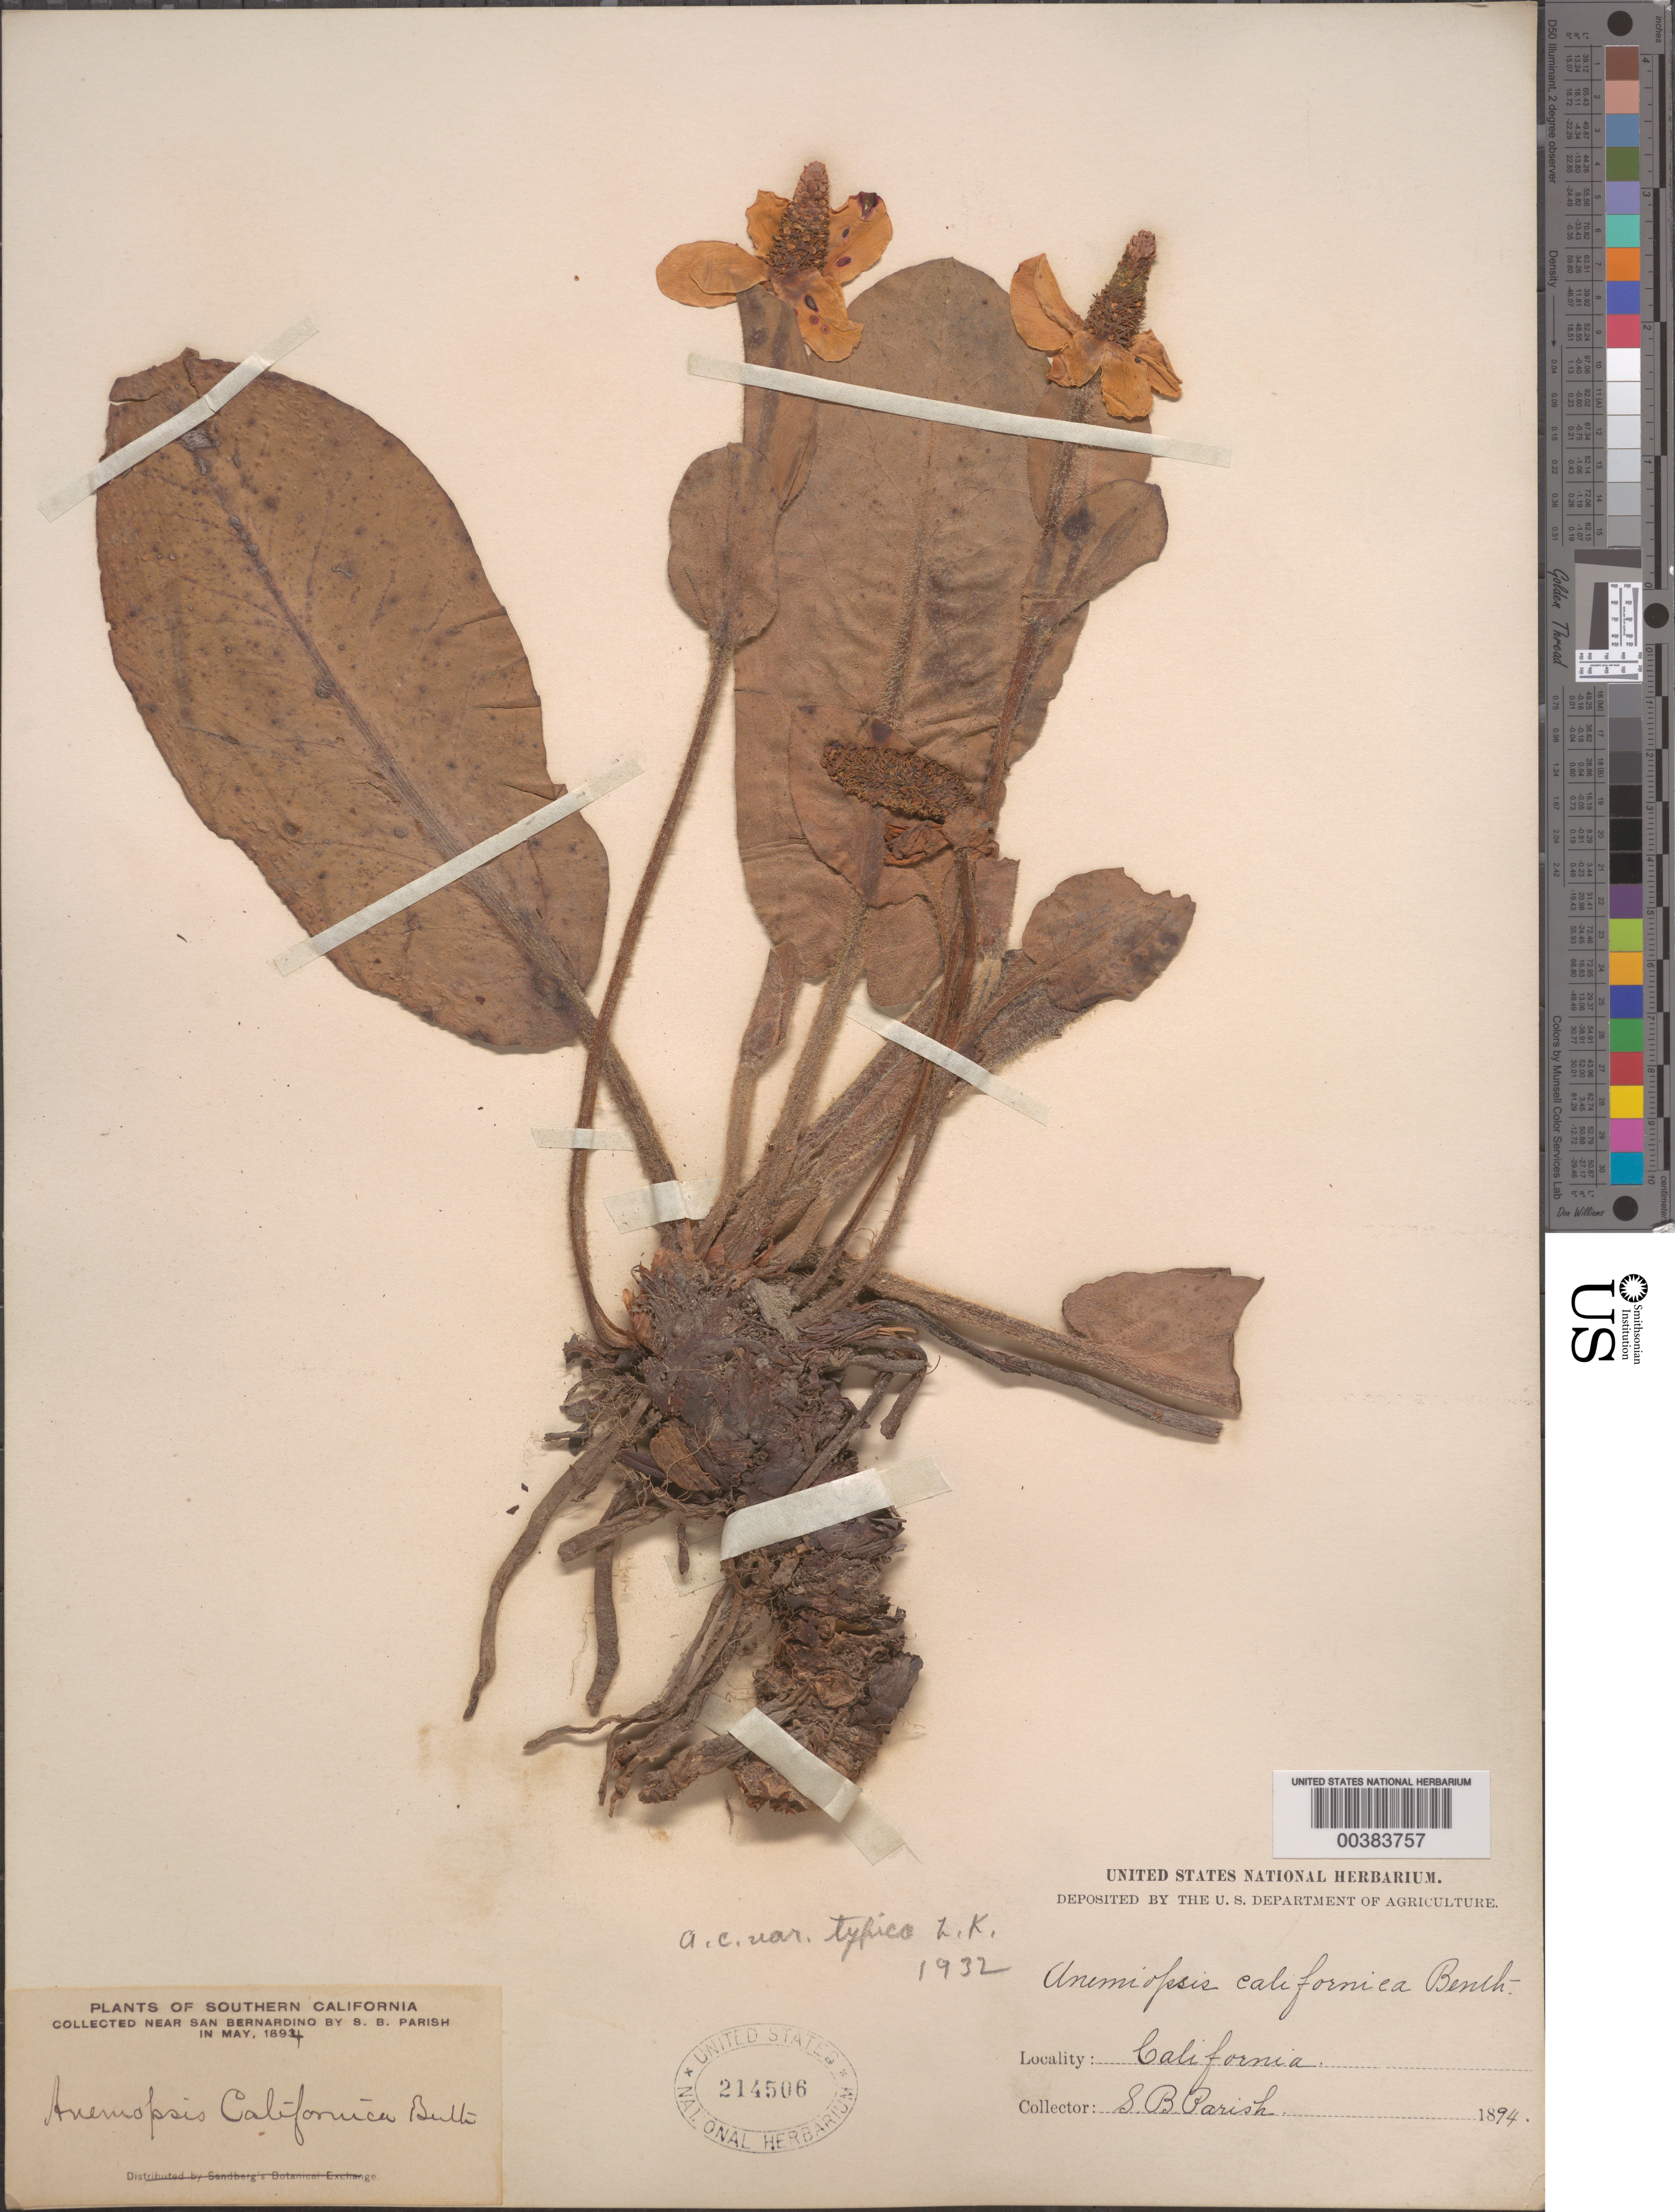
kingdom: Plantae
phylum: Tracheophyta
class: Magnoliopsida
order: Piperales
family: Saururaceae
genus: Anemopsis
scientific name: Anemopsis californica var. typica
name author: Kelso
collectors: S. B. Parish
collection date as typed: May 1894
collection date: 1894-05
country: United States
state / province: California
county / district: San Bernardino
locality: Near san bernardino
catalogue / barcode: US 214506